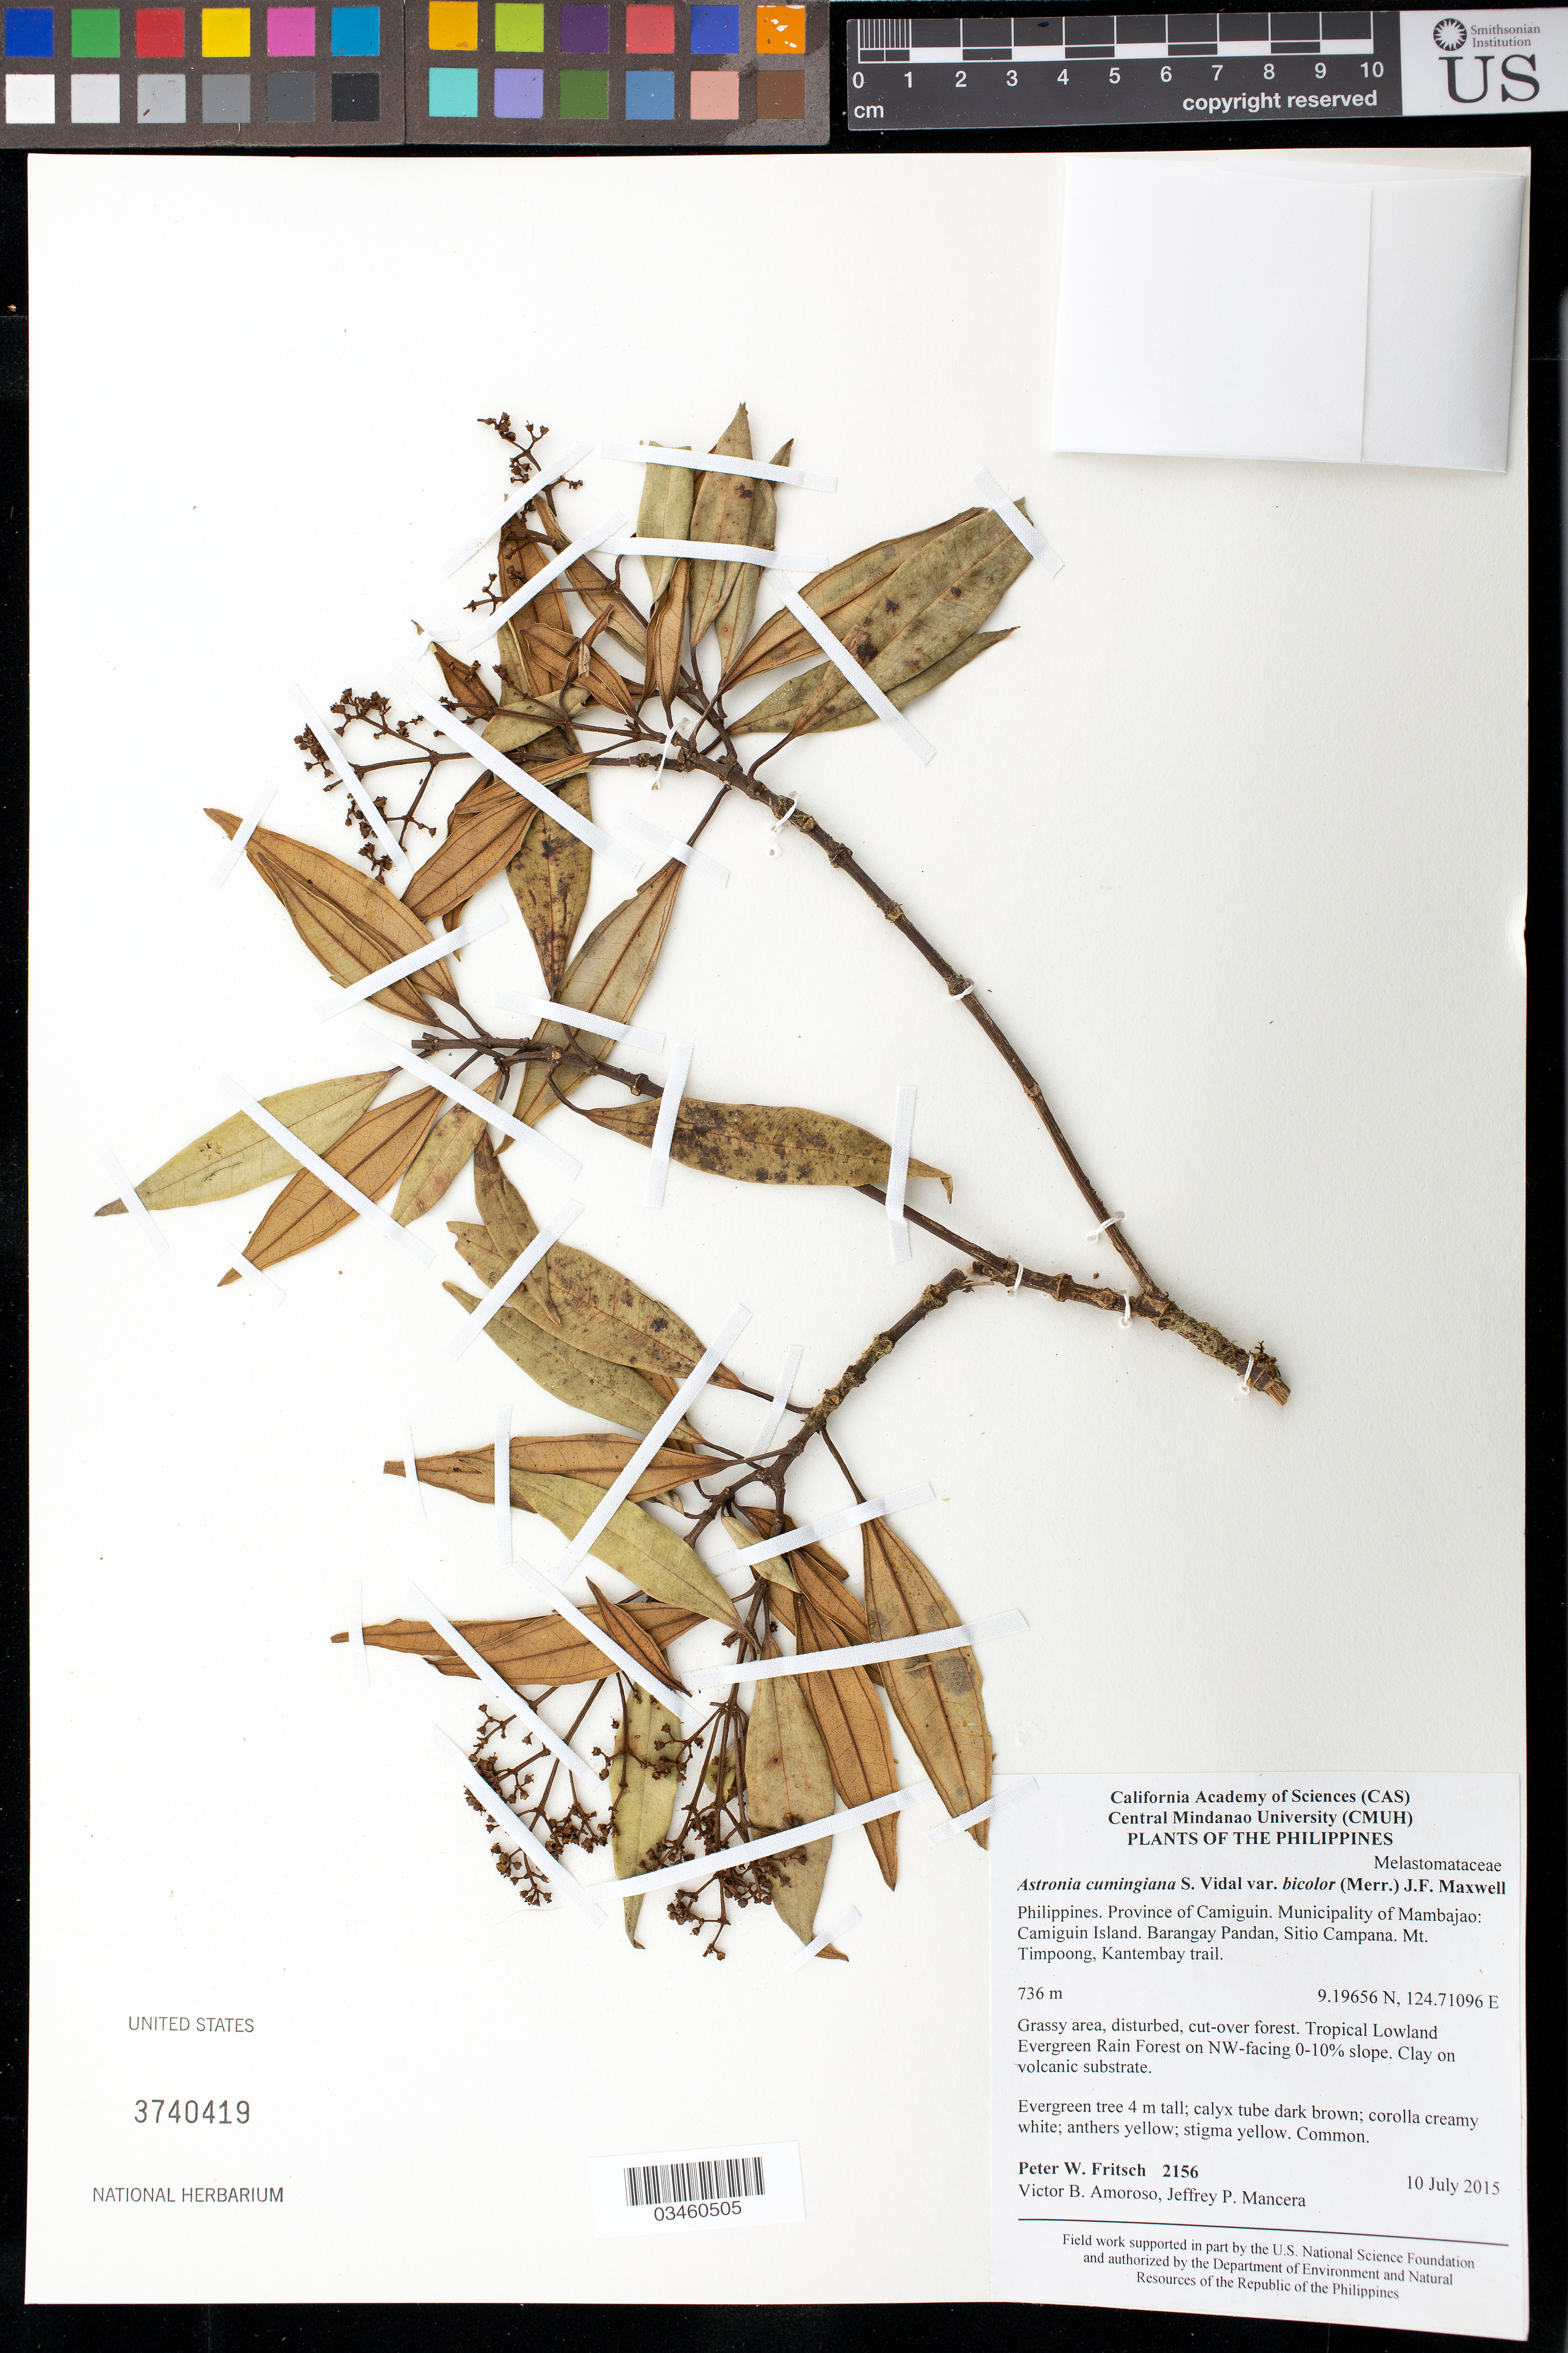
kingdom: Plantae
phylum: Tracheophyta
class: Magnoliopsida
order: Myrtales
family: Melastomataceae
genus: Astronia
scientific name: Astronia cumingiana var. bicolor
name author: (Merr.) J.F. Maxwell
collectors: P. W. Fritsch, V. Amoroso & J. Mancera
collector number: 2156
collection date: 2015-07-10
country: Philippines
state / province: Northern Mindanao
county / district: Camiguin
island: Camiguin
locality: Municipality of Mambajao: Camiguin Island. Barangat Pandan, Sitio Campana. Mt. Timpoong, Kantembay trail.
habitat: Grassy area, disturbed, cut-over forest. Tropical Lowland Evergreen Rain Forest on NW-facing 0-10% slope. Clay on volcanic substrate.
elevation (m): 736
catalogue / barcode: US 3740419